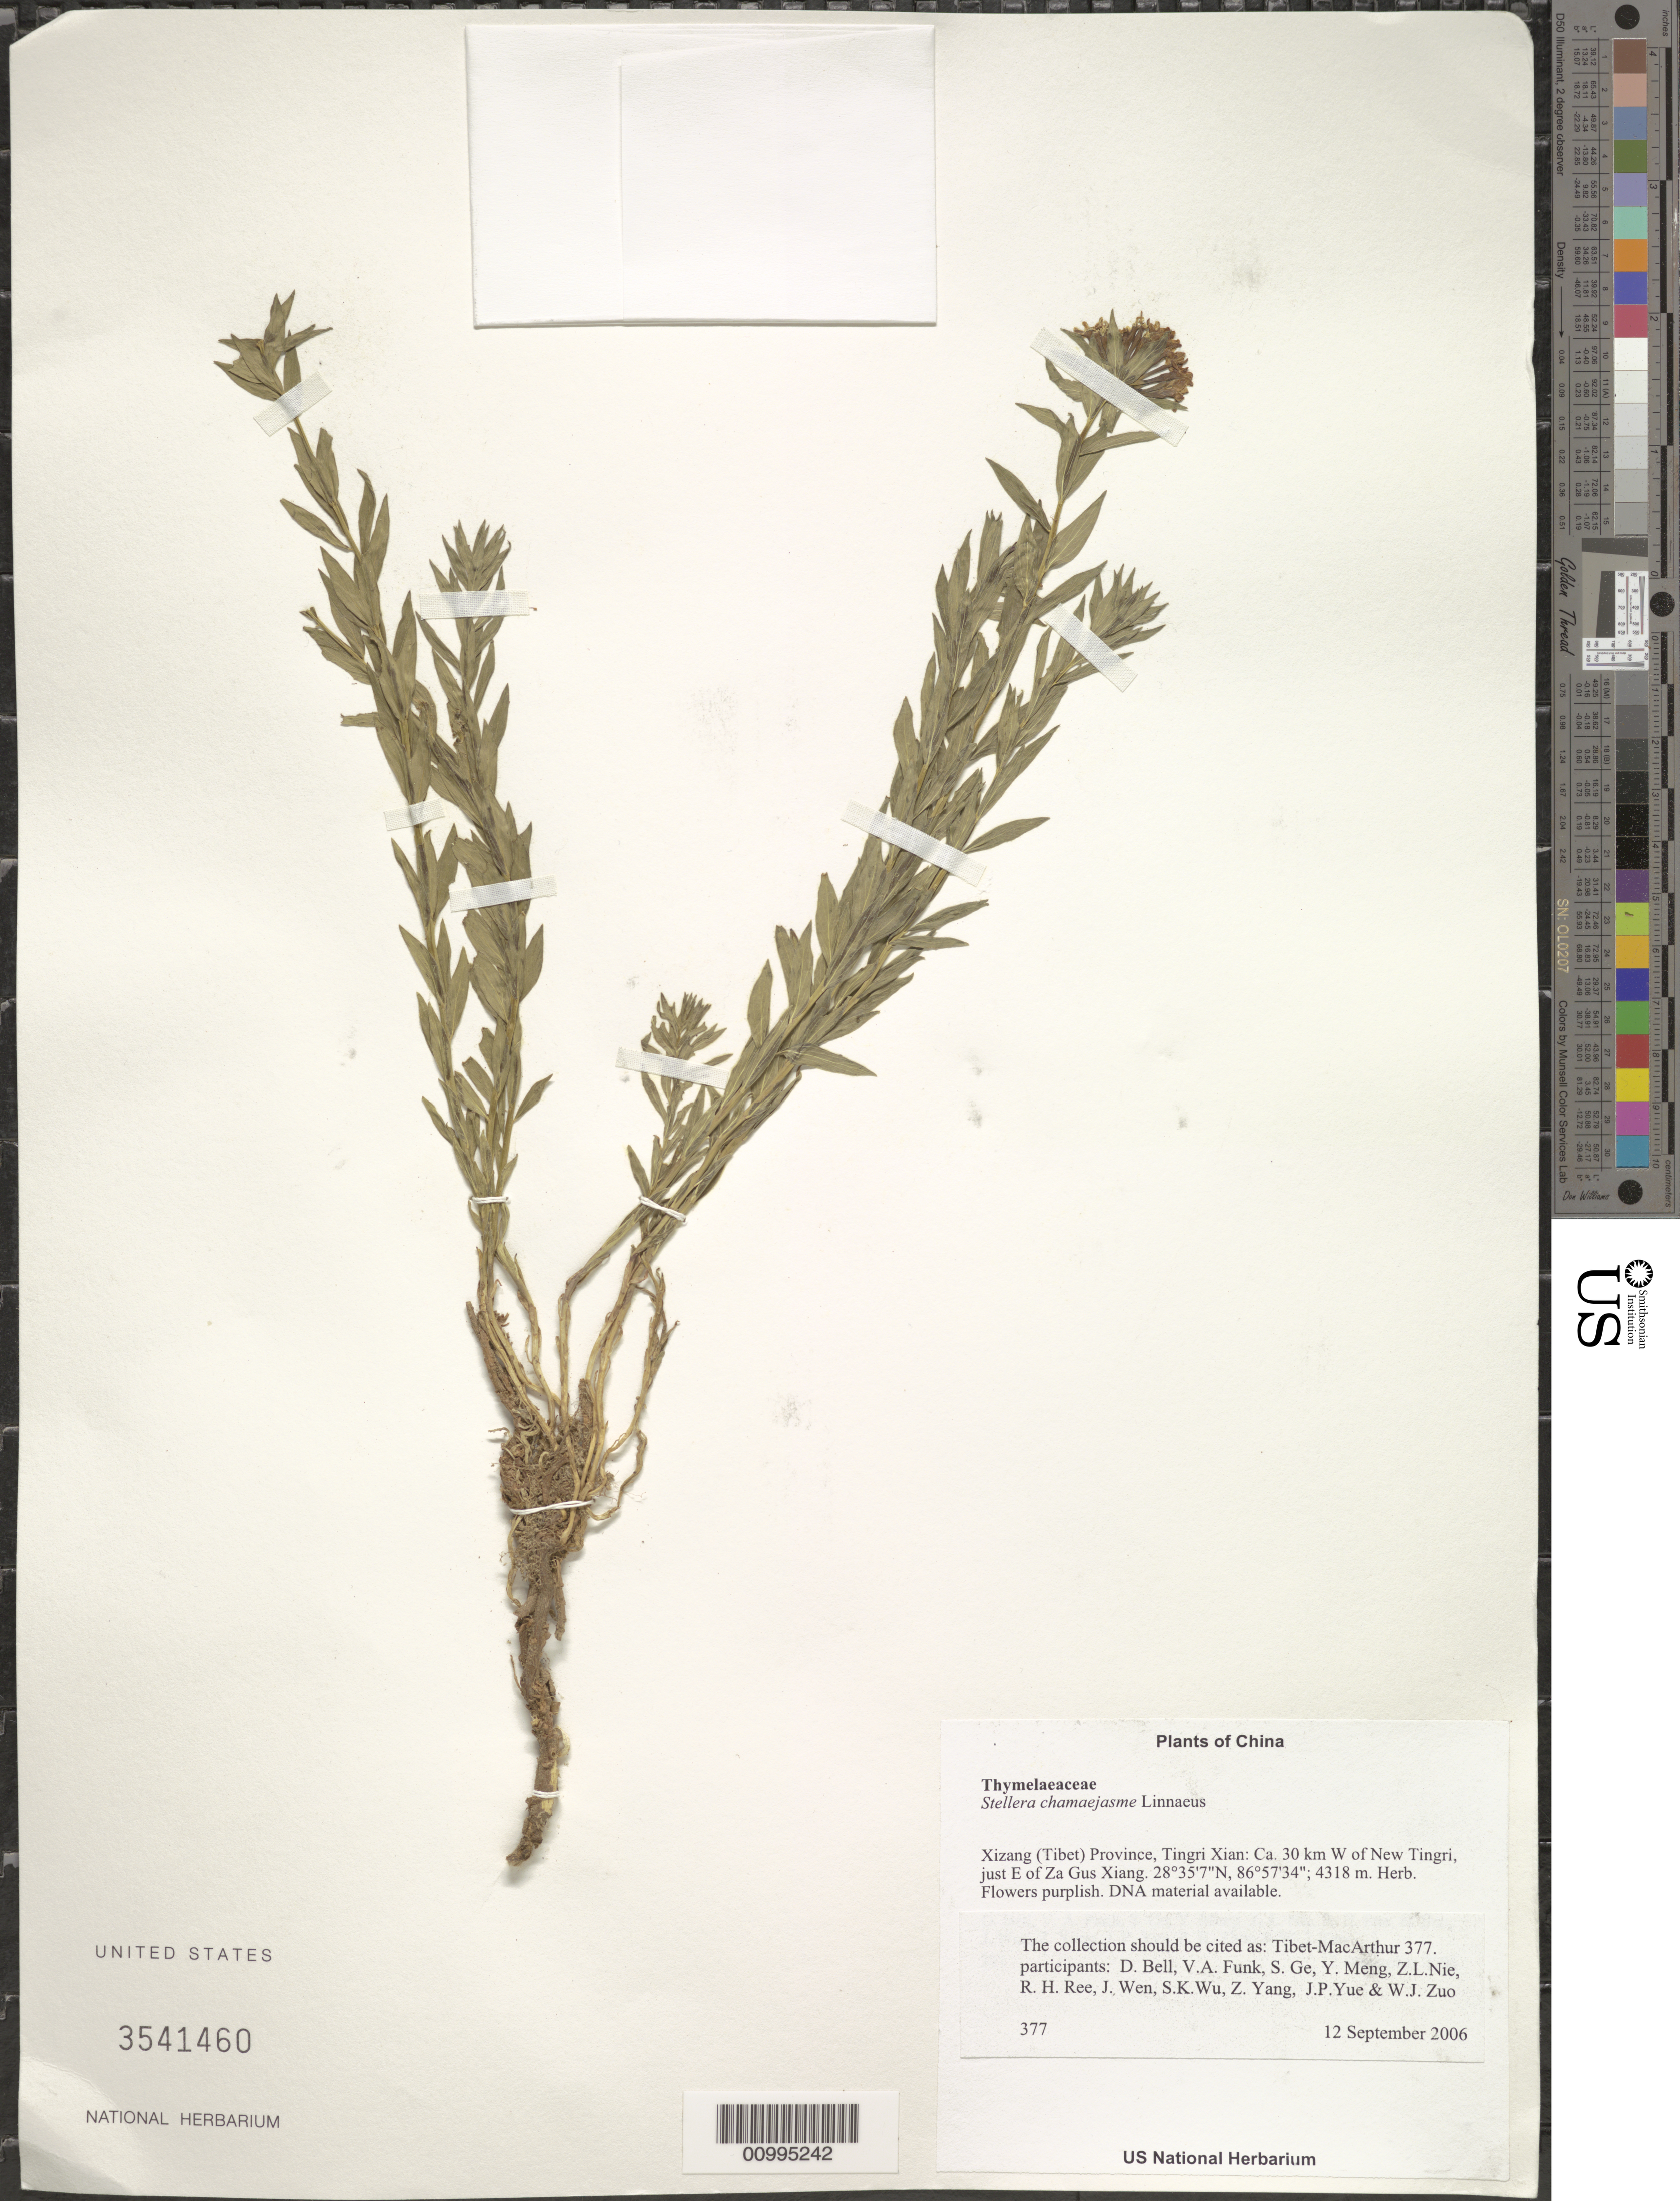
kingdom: Plantae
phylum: Tracheophyta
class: Magnoliopsida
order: Malvales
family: Thymelaeaceae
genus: Stellera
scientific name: Stellera chamaejasme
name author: L.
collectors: Tibet-MacArthur, D. A. Bell, V. Funk, S. Ge, Y. Meng, Z. Nie, R. Ree, H. Sun, J. Wen, Z. Yang, J. Yue, Z. Zhou & W. Zuo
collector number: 377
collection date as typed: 12 Sep 2006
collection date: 2006-09-12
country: China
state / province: Xizang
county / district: Tingri Xian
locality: Ca. 30 km W of New Tingri, just E of Za Gus Xiang.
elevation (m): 4318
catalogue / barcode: US 3541460